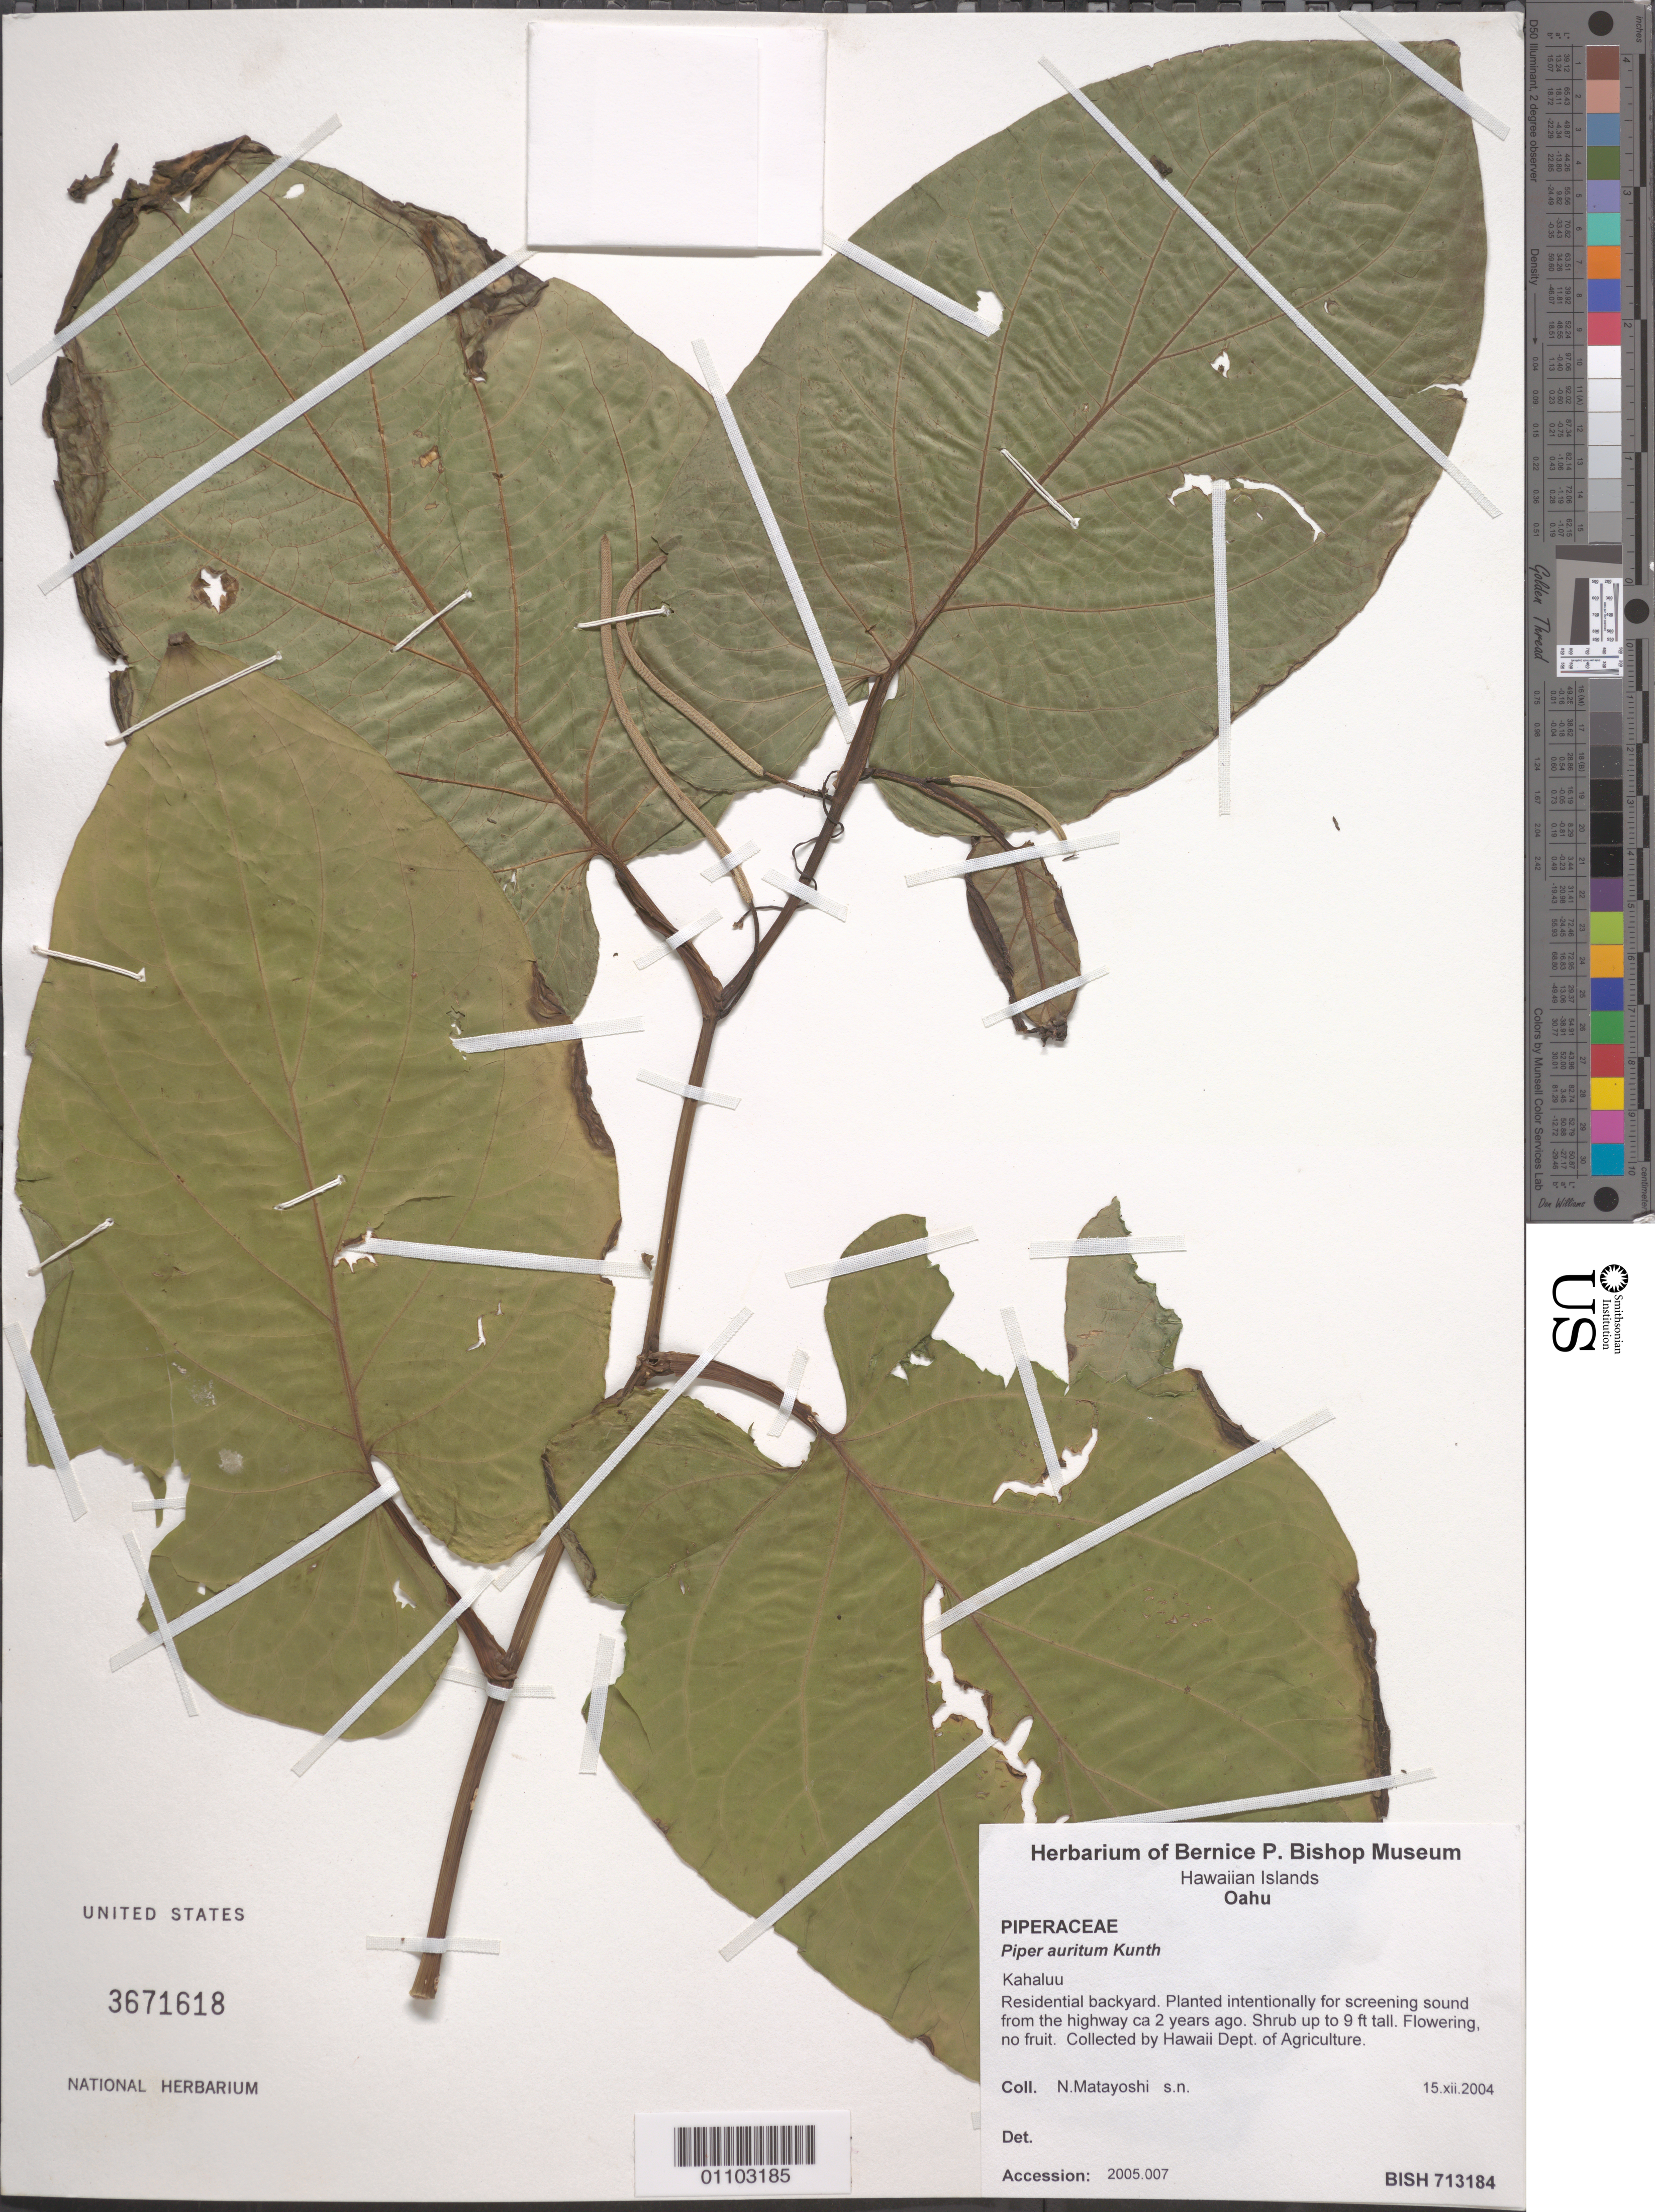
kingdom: Plantae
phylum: Tracheophyta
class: Magnoliopsida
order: Piperales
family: Piperaceae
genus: Piper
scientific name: Piper auritum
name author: Kunth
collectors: N. Matayoshi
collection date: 2004-12-15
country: United States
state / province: Hawaii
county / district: Honolulu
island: Oahu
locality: Residential backyard.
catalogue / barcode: US 3671618